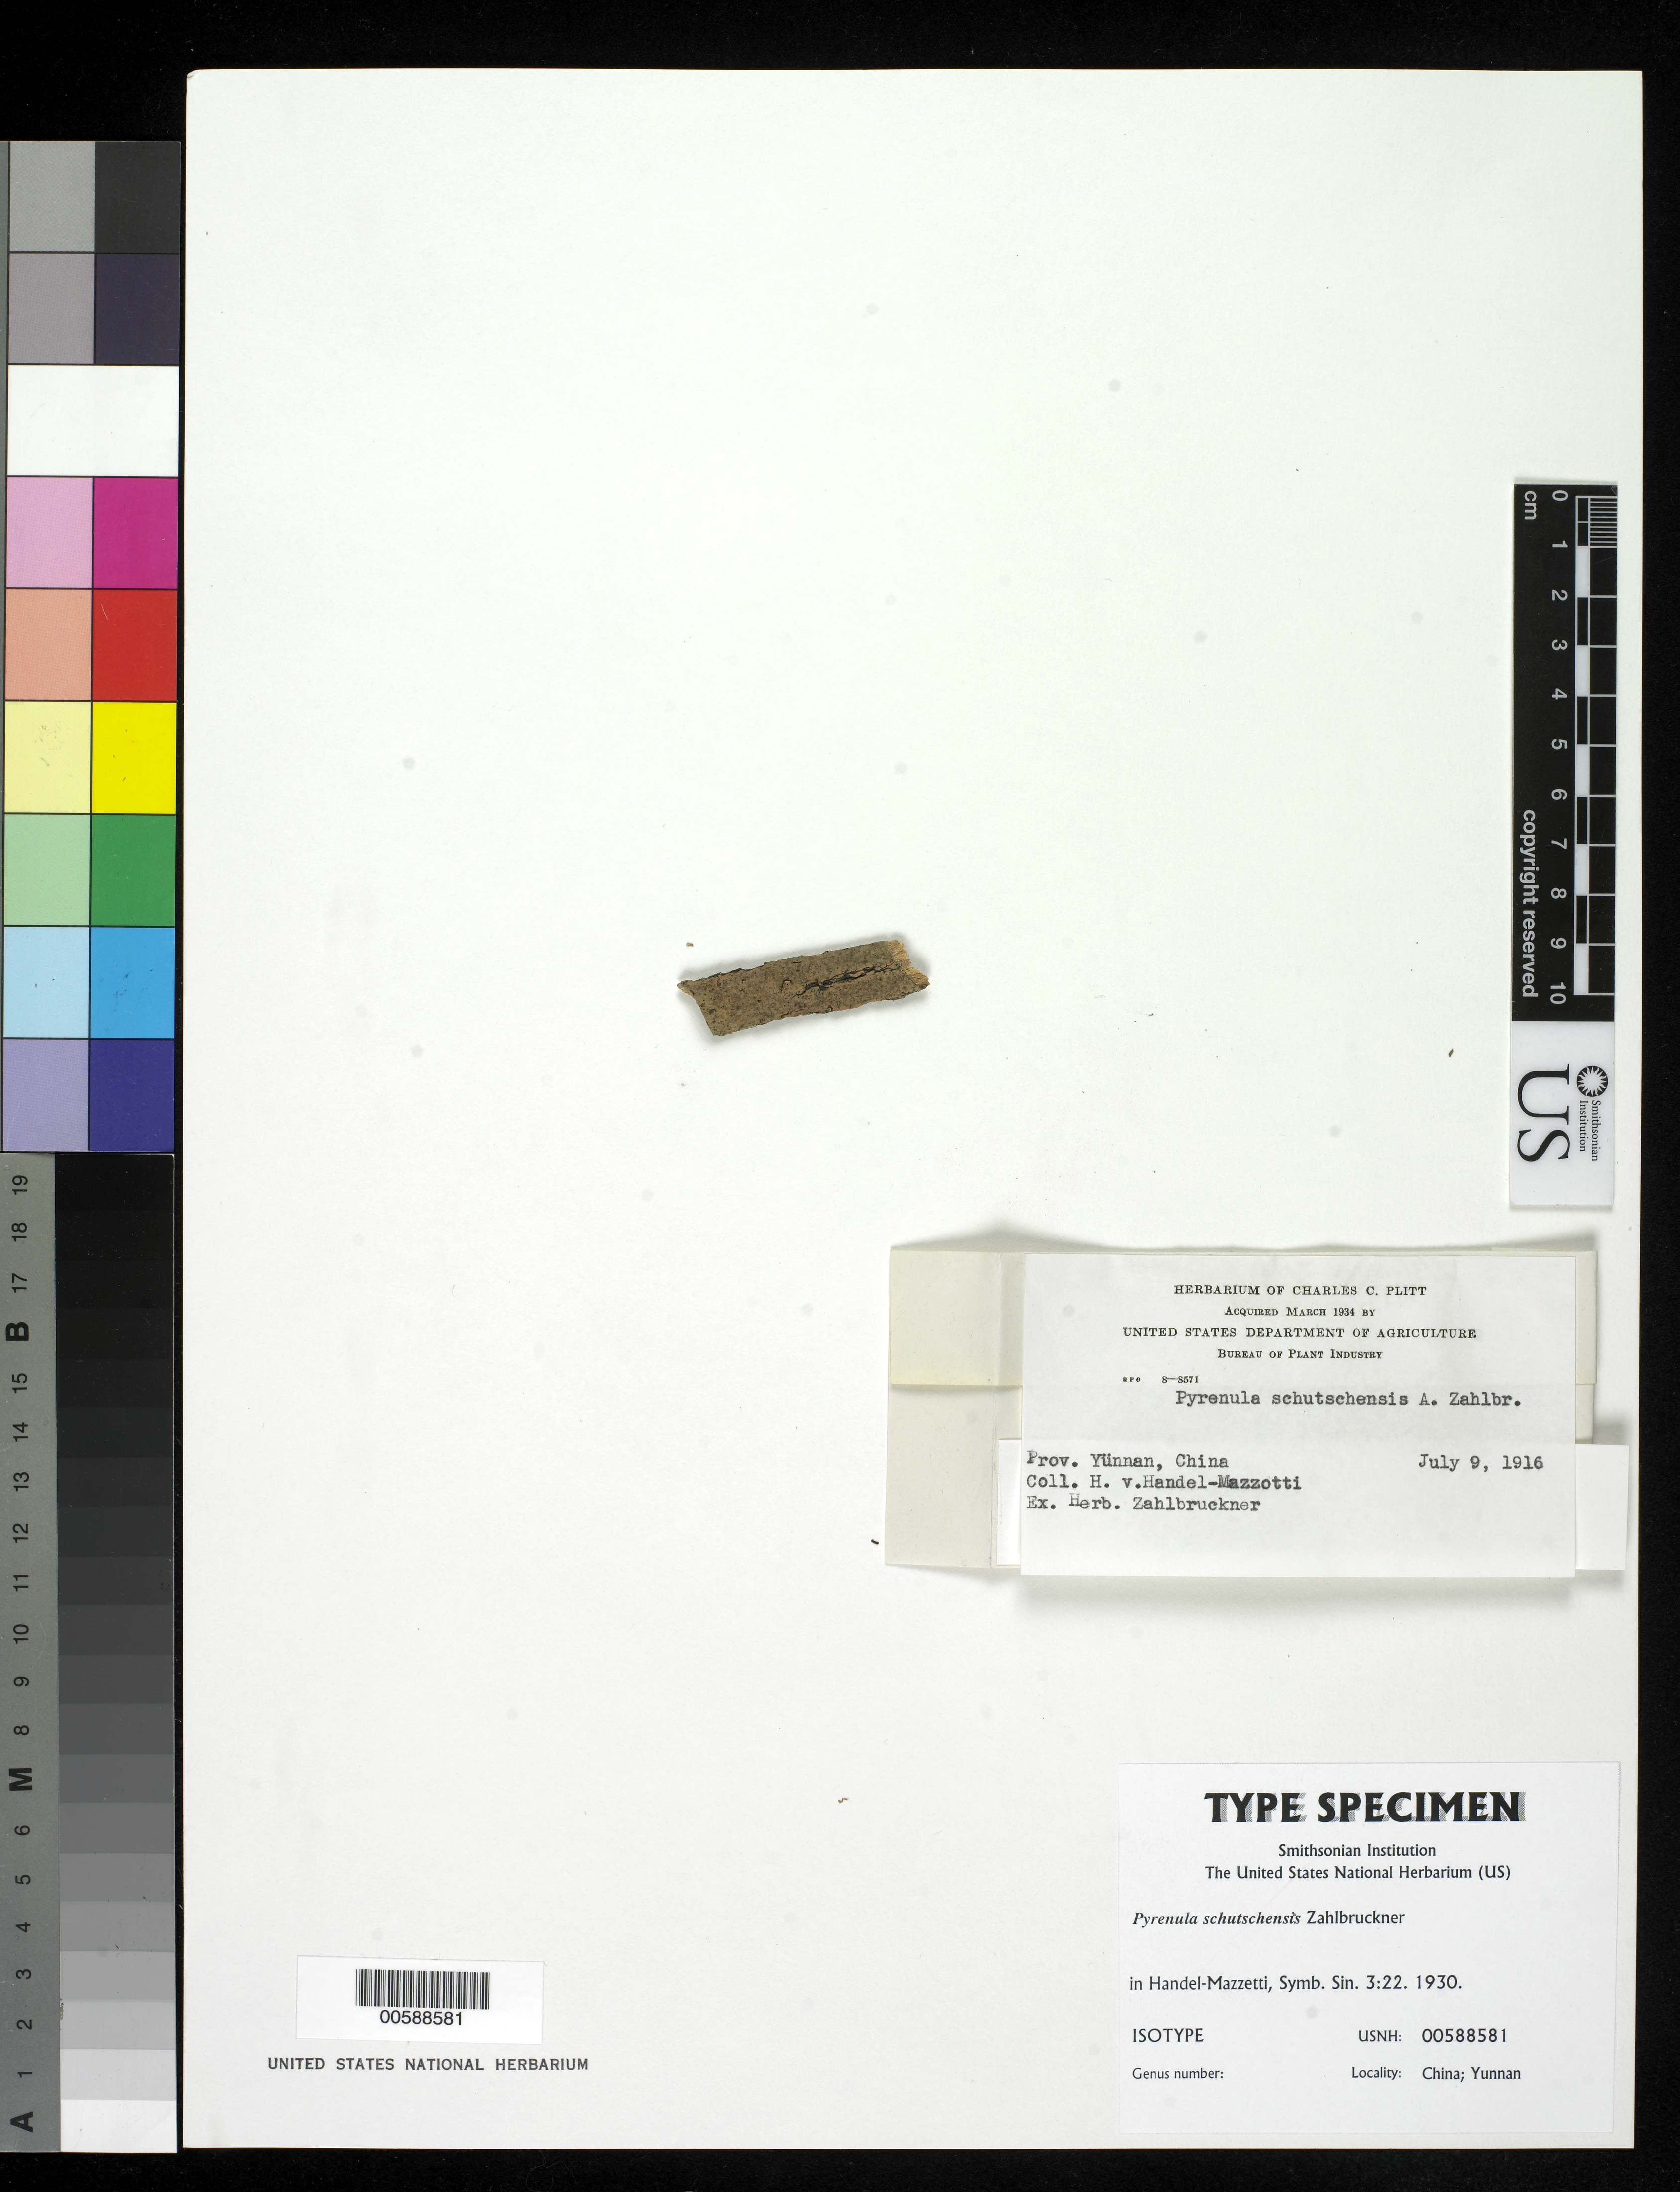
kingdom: Fungi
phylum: Ascomycota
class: Eurotiomycetes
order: Pyrenulales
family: Pyrenulaceae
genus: Pyrenula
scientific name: Pyrenula schutschensis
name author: Zahlbr. in Hand.-Mazz.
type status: Isotype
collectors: H. Handel-Mazzetti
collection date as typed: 09 Jul 1916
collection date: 1916-07-09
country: China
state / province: Yunnan